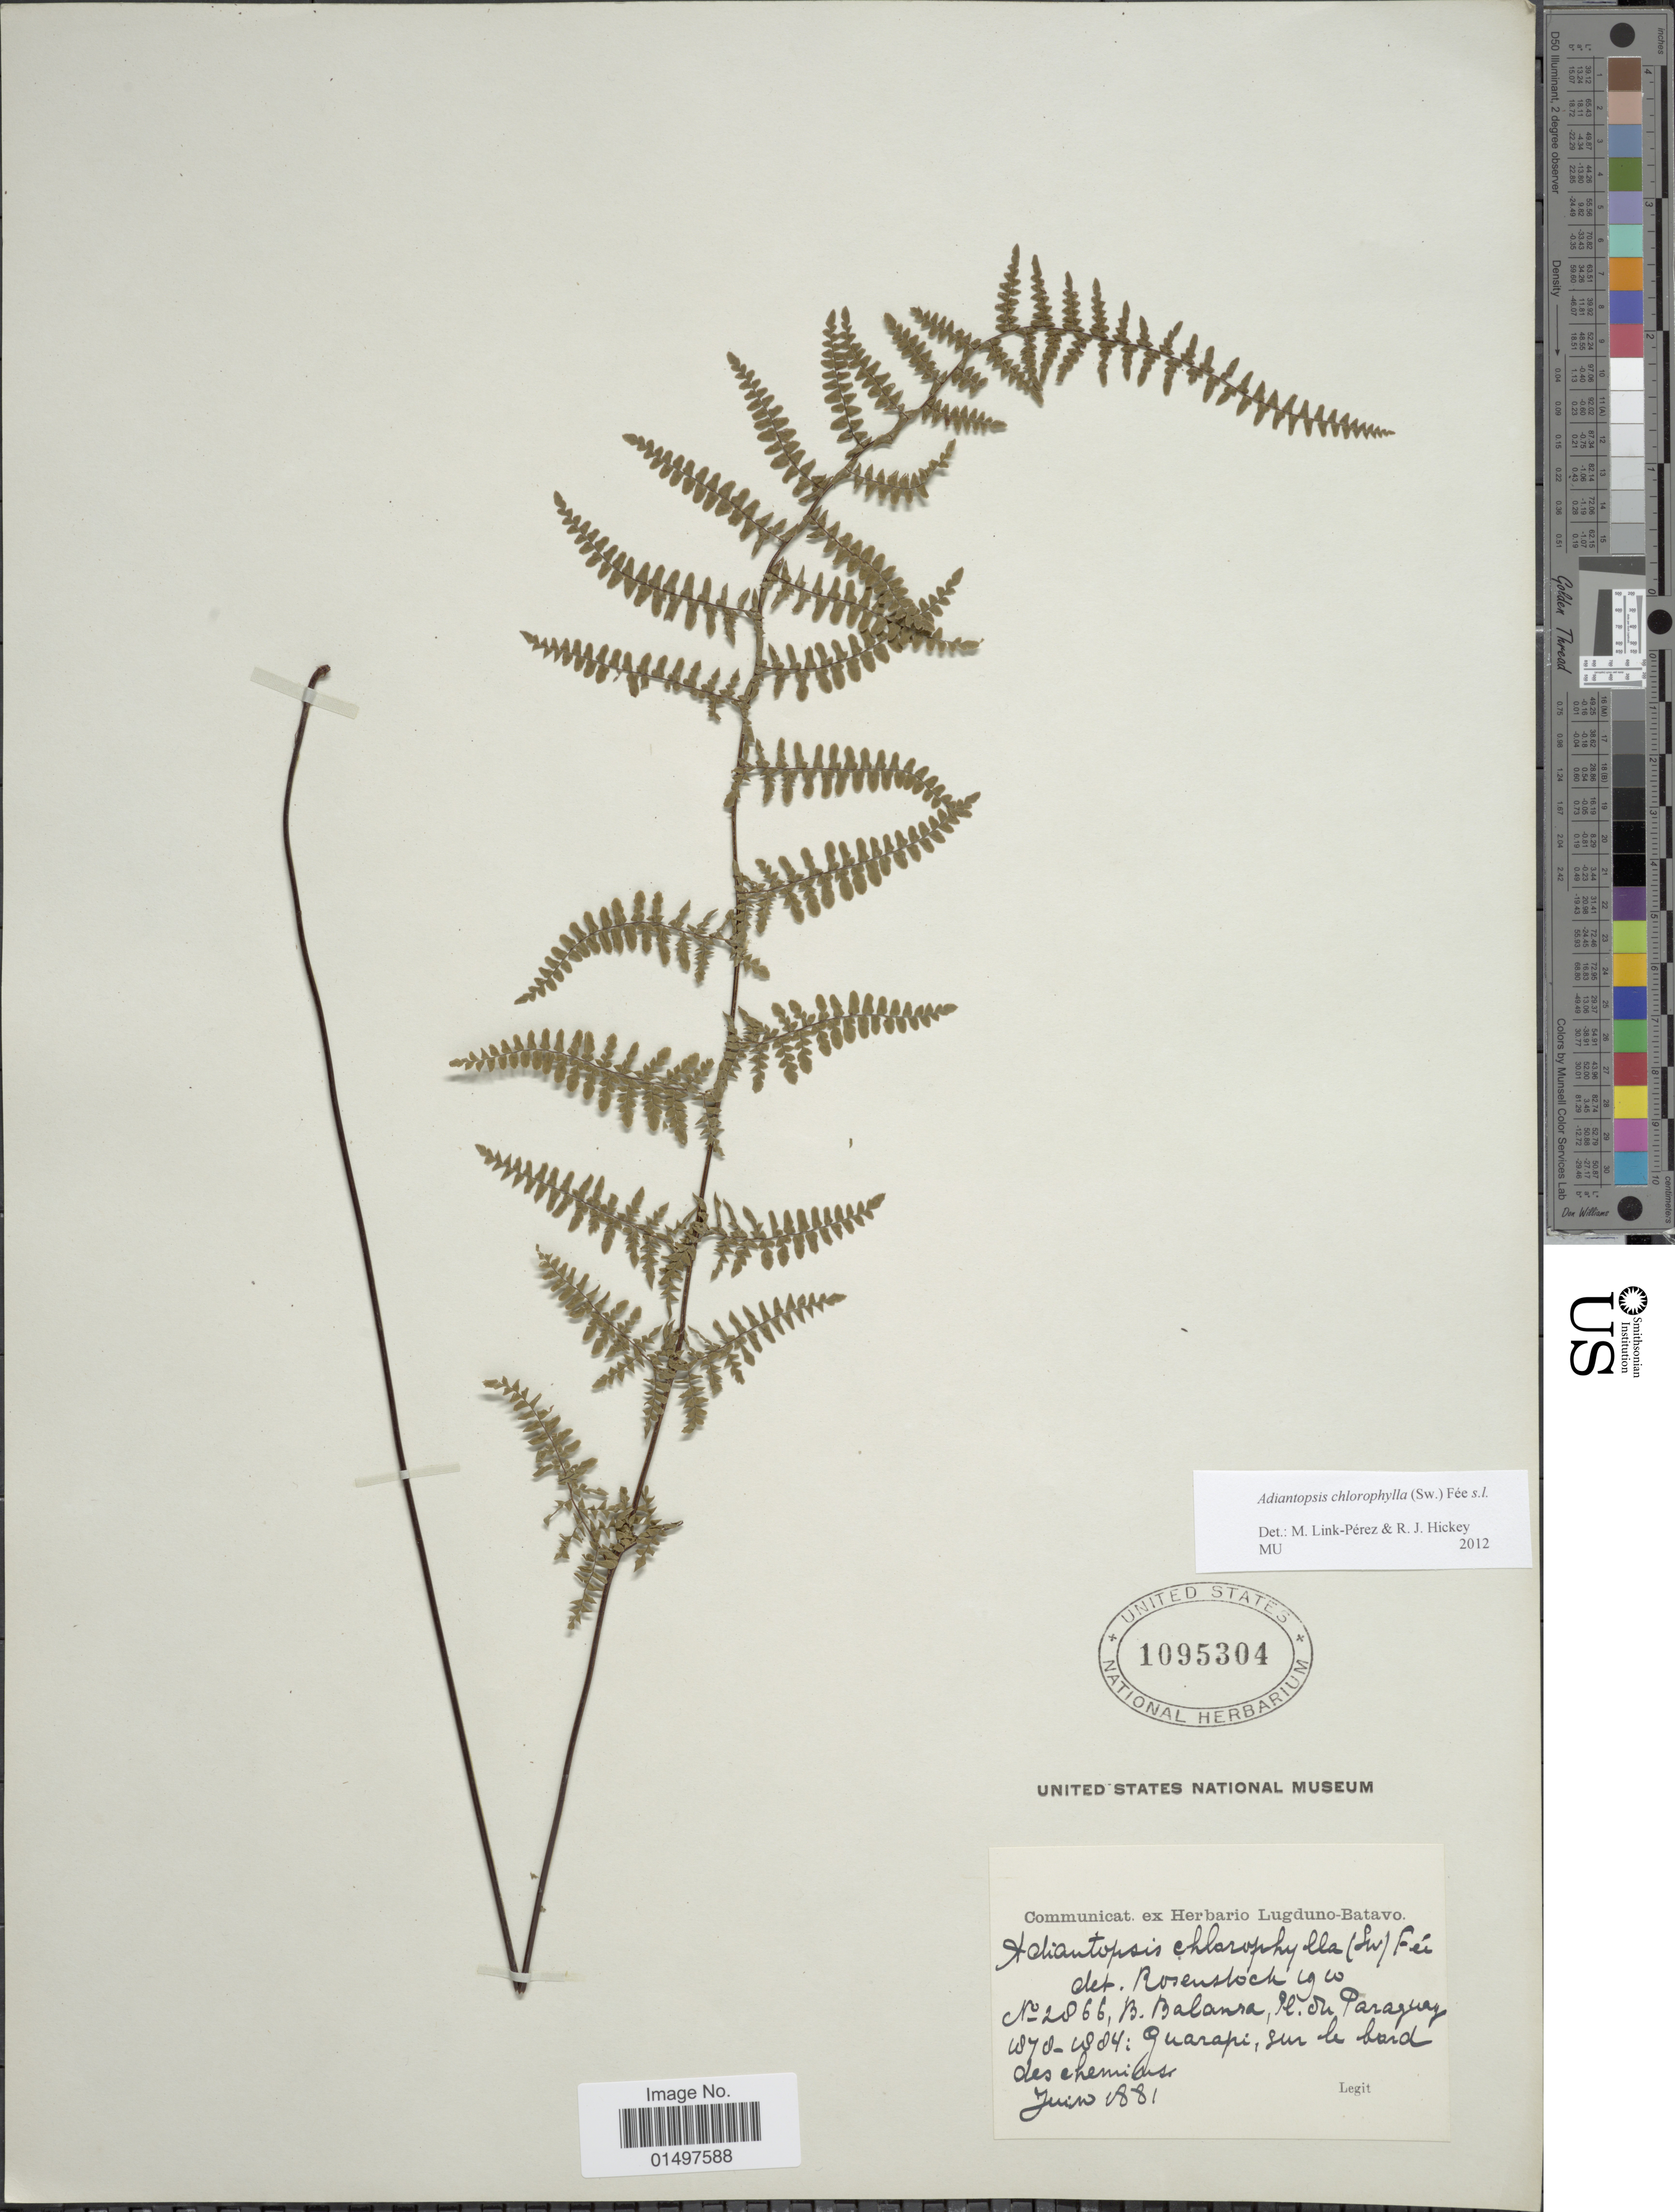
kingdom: Plantae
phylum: Tracheophyta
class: Polypodiopsida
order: Polypodiales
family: Pteridaceae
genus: Adiantopsis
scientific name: Adiantopsis chlorophylla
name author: (Sw.) Fée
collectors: B. Balansa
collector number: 2866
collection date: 1881-06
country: Paraguay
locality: Guarapi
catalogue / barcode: US 1095304